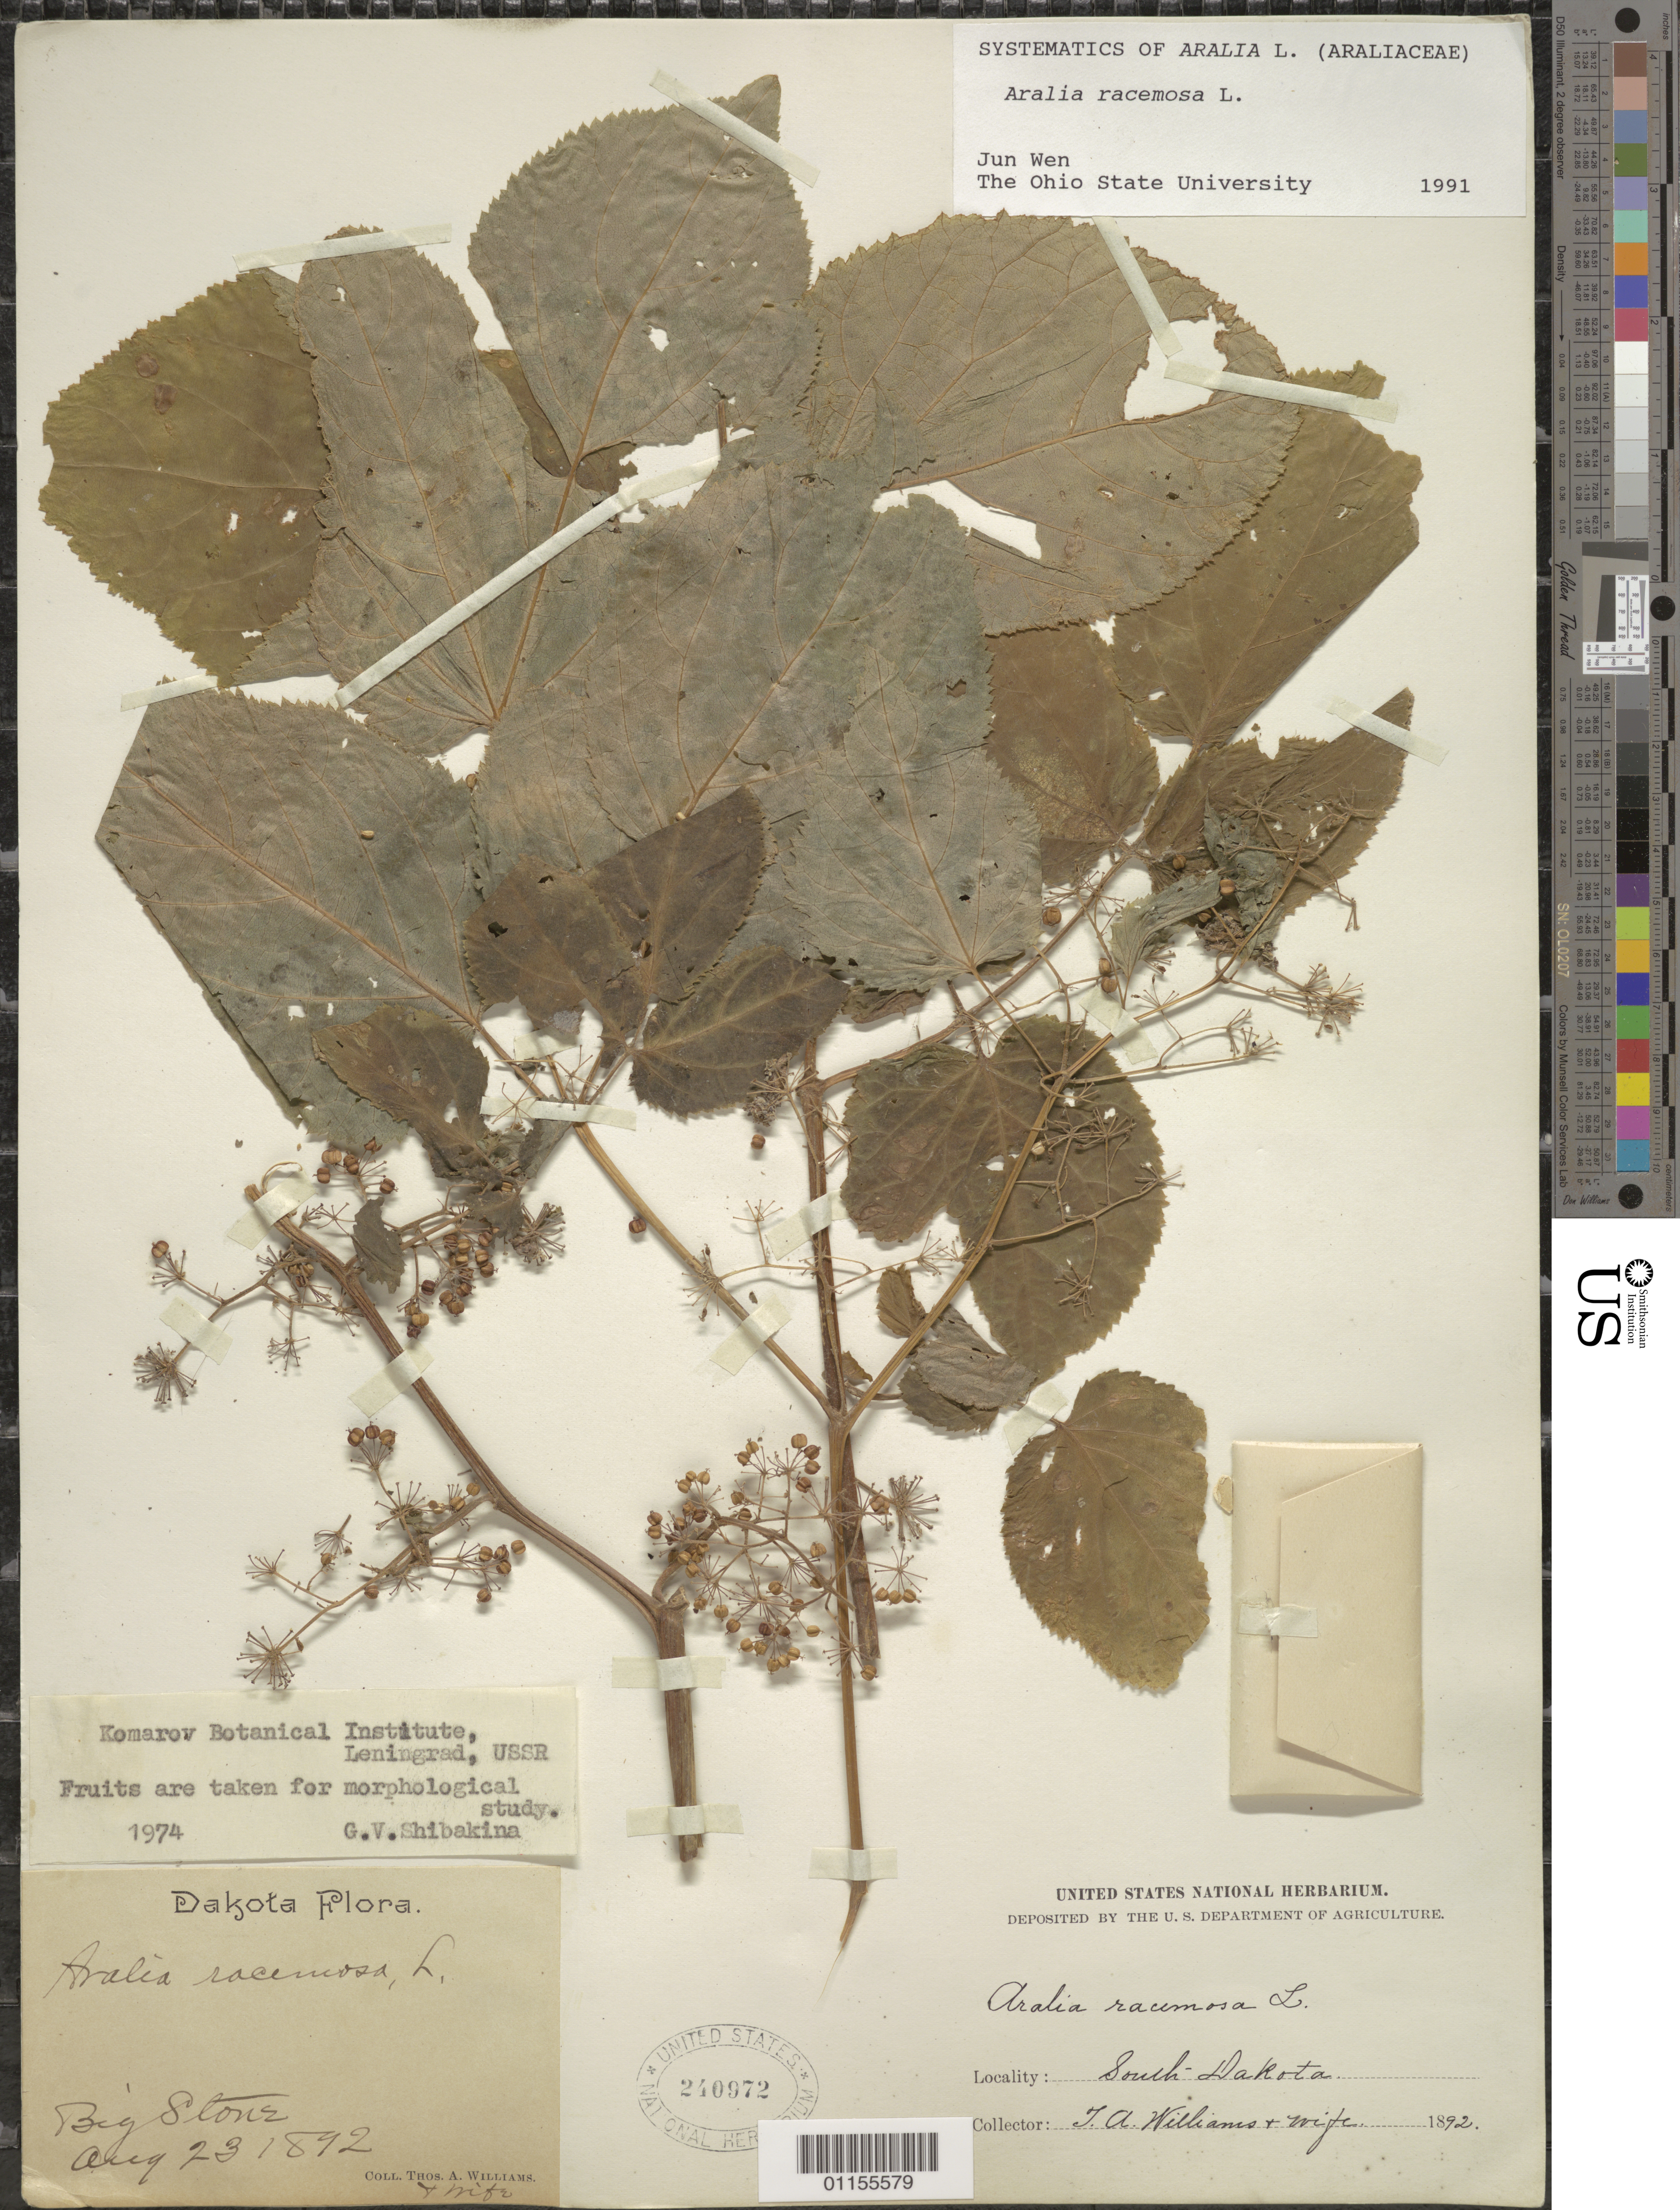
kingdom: Plantae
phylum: Tracheophyta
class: Magnoliopsida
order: Apiales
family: Araliaceae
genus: Aralia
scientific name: Aralia racemosa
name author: L.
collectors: J. A. Williams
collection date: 1892-08-23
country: United States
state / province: South Dakota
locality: Big Stone.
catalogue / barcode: US 240972